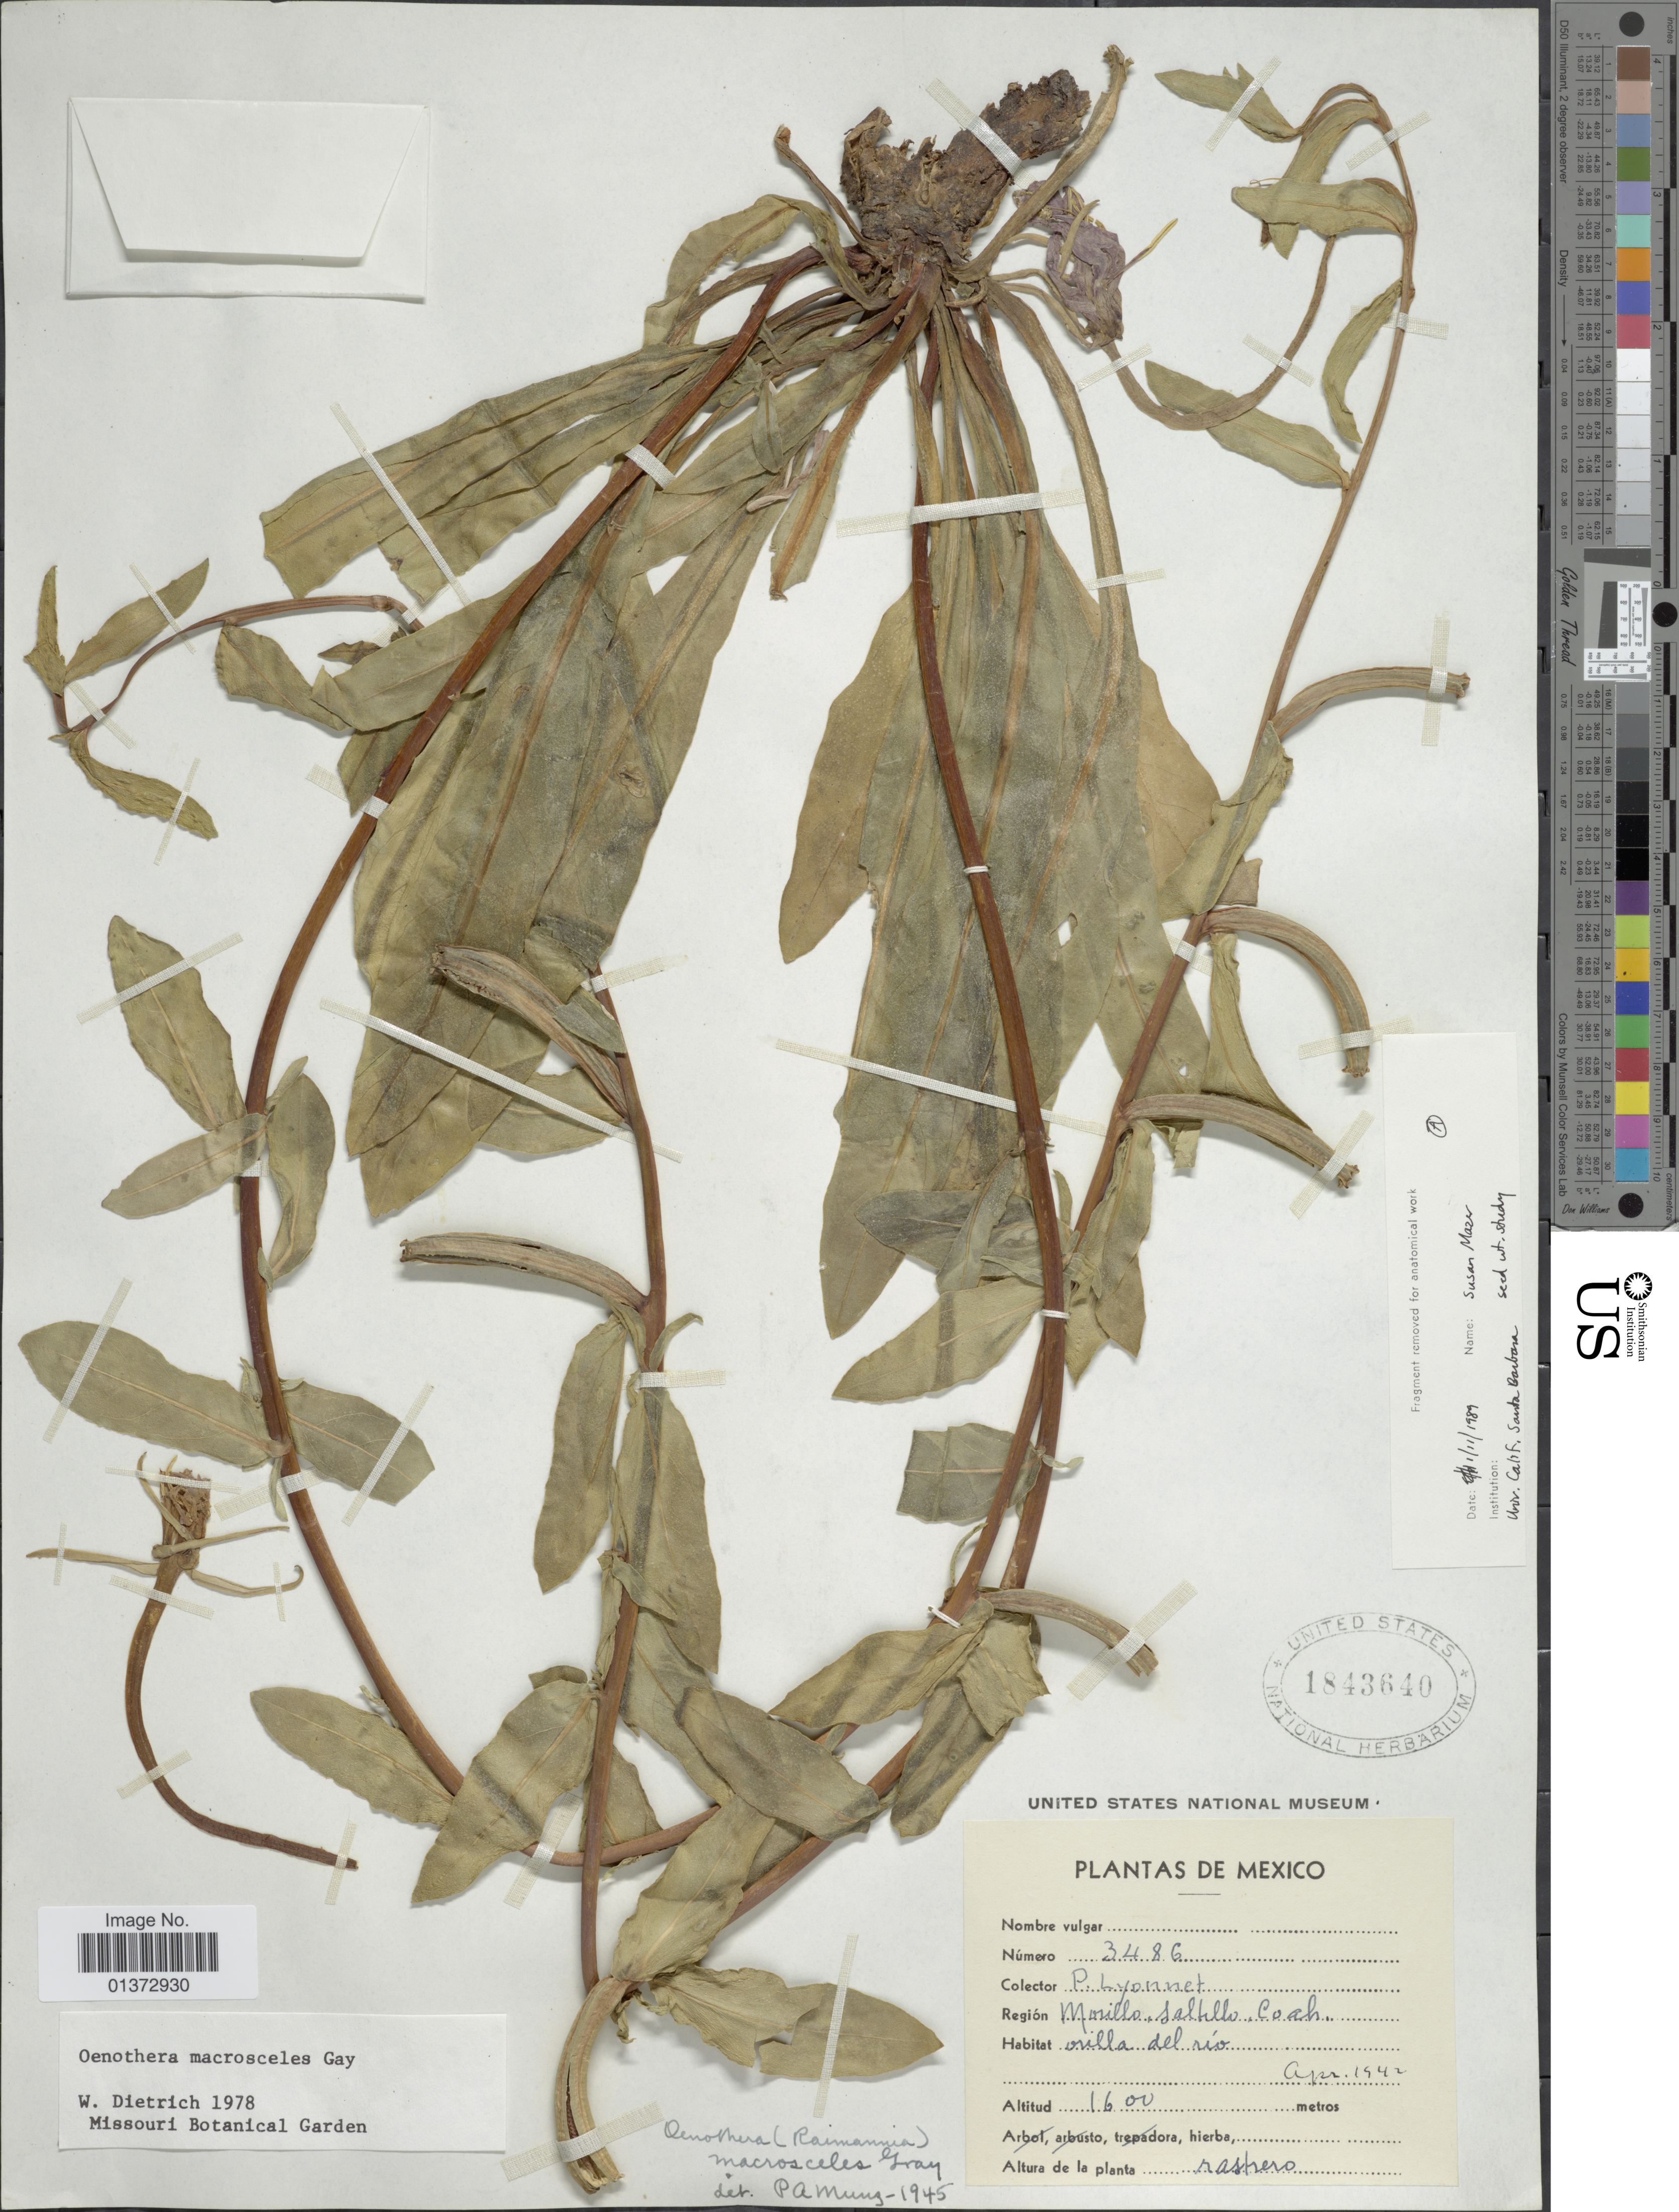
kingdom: Plantae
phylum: Tracheophyta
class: Magnoliopsida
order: Myrtales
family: Onagraceae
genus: Oenothera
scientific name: Oenothera macrosceles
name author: A. Gray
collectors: P. Lyonnet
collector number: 3486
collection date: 1942-04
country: Mexico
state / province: Coahuila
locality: Morillo, Saltillo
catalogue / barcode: US 1843640